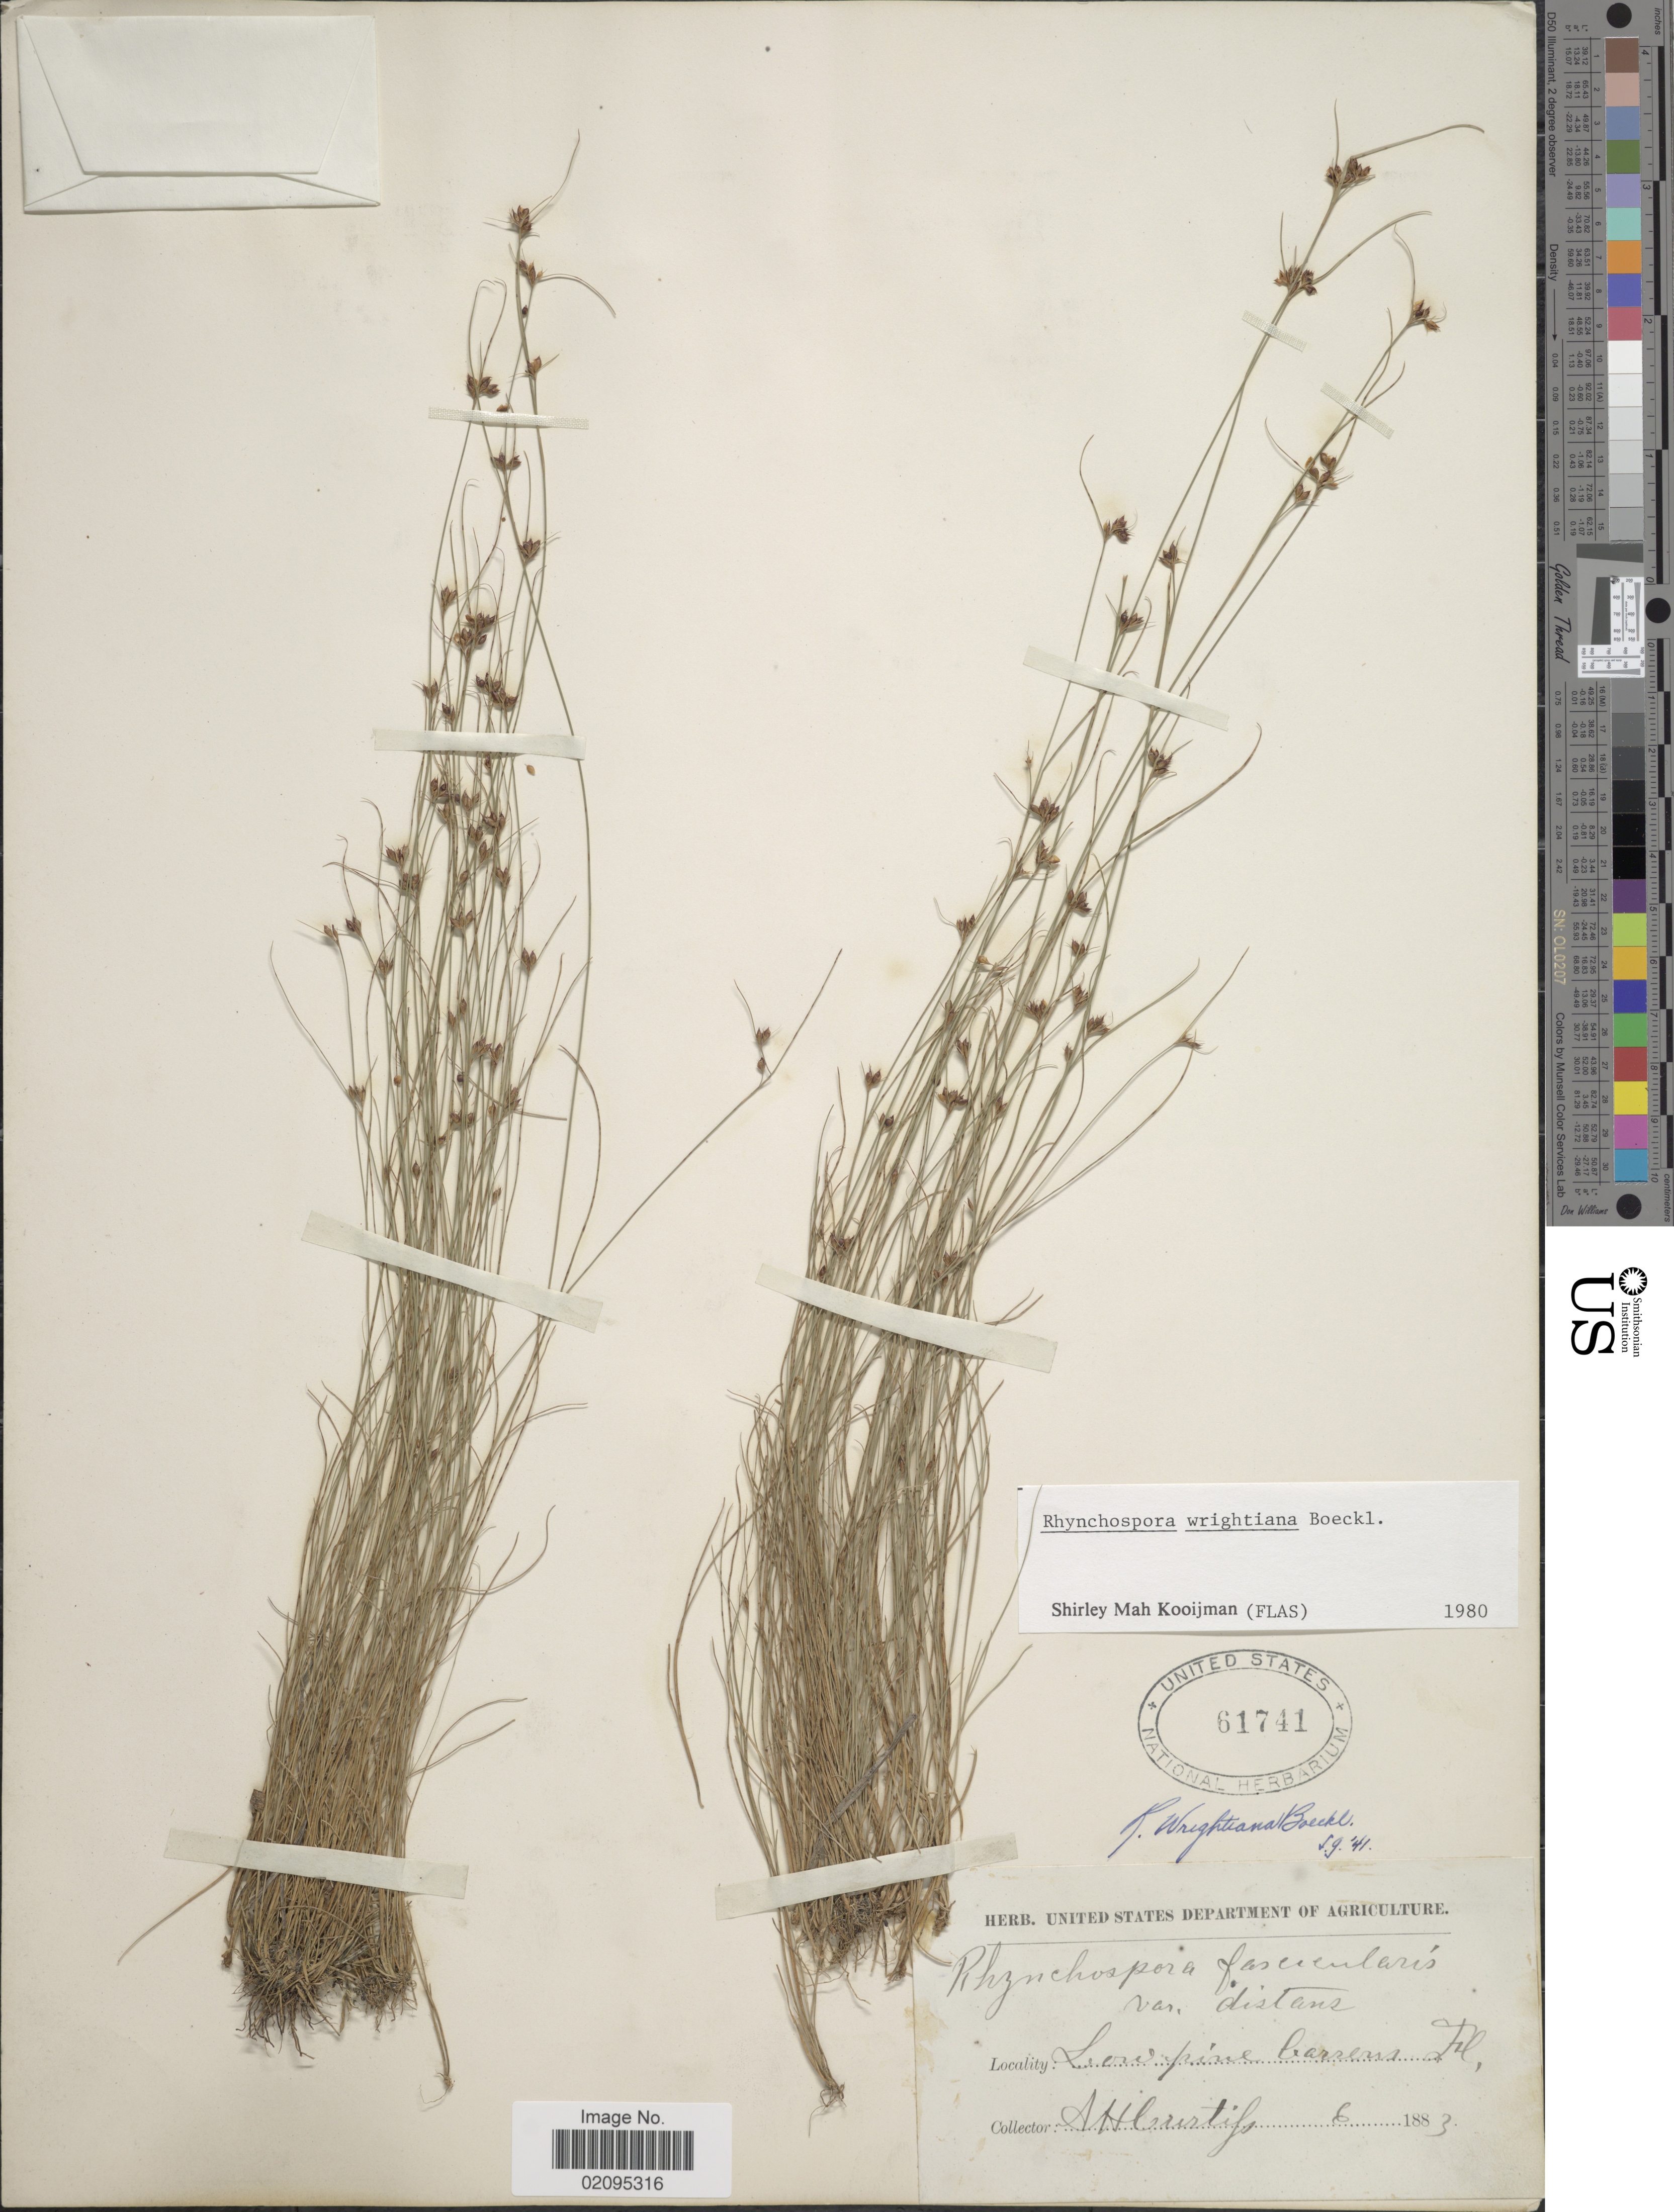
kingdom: Plantae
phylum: Tracheophyta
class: Liliopsida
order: Poales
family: Cyperaceae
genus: Rhynchospora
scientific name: Rhynchospora wrightiana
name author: Boeckeler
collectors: A. H. Curtiss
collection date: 1883-06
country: United States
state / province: Florida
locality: Low pine barrens.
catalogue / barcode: US 61741